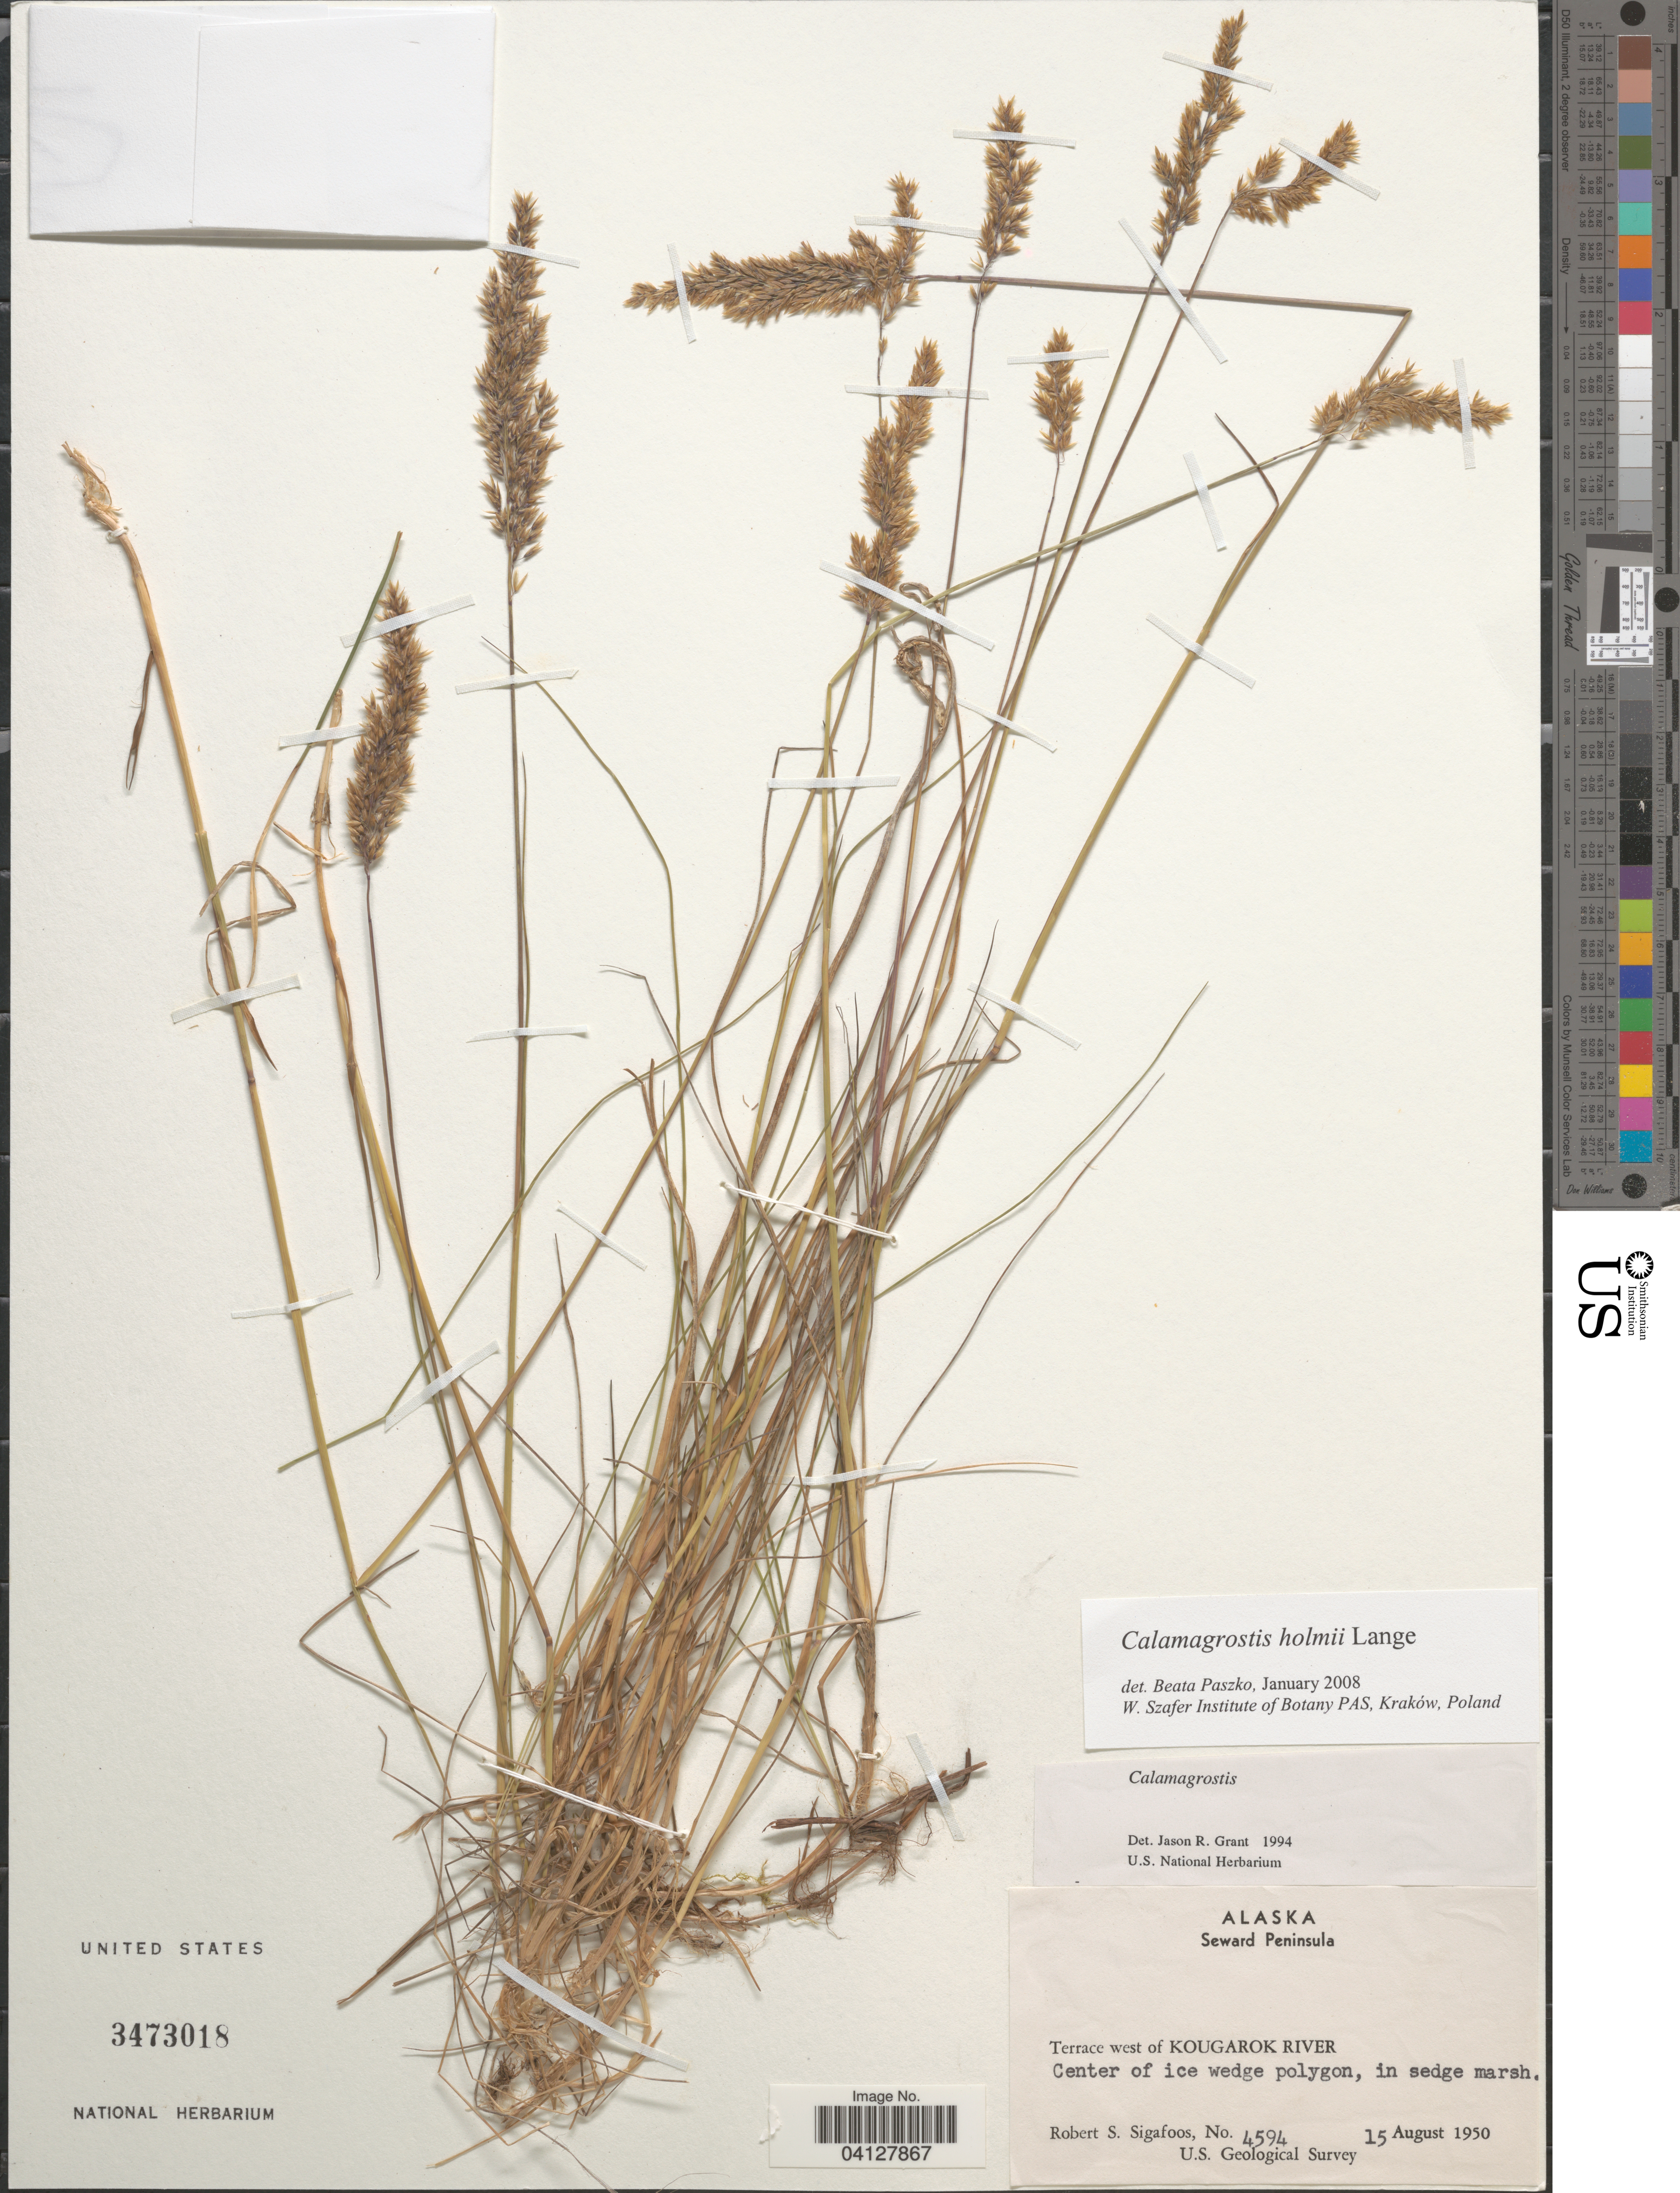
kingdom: Plantae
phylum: Tracheophyta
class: Liliopsida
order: Poales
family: Poaceae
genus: Calamagrostis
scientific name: Calamagrostis holmii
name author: A.E. Lange in Holm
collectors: R. Sigafoos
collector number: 4594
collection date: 1950-08-15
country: United States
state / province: Alaska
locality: Seward Peninsula. Terrace west of Kougarok River. Center of ice wedge polygon, in sedge marsh. U.S. Geological Survey.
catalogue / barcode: US 3473018